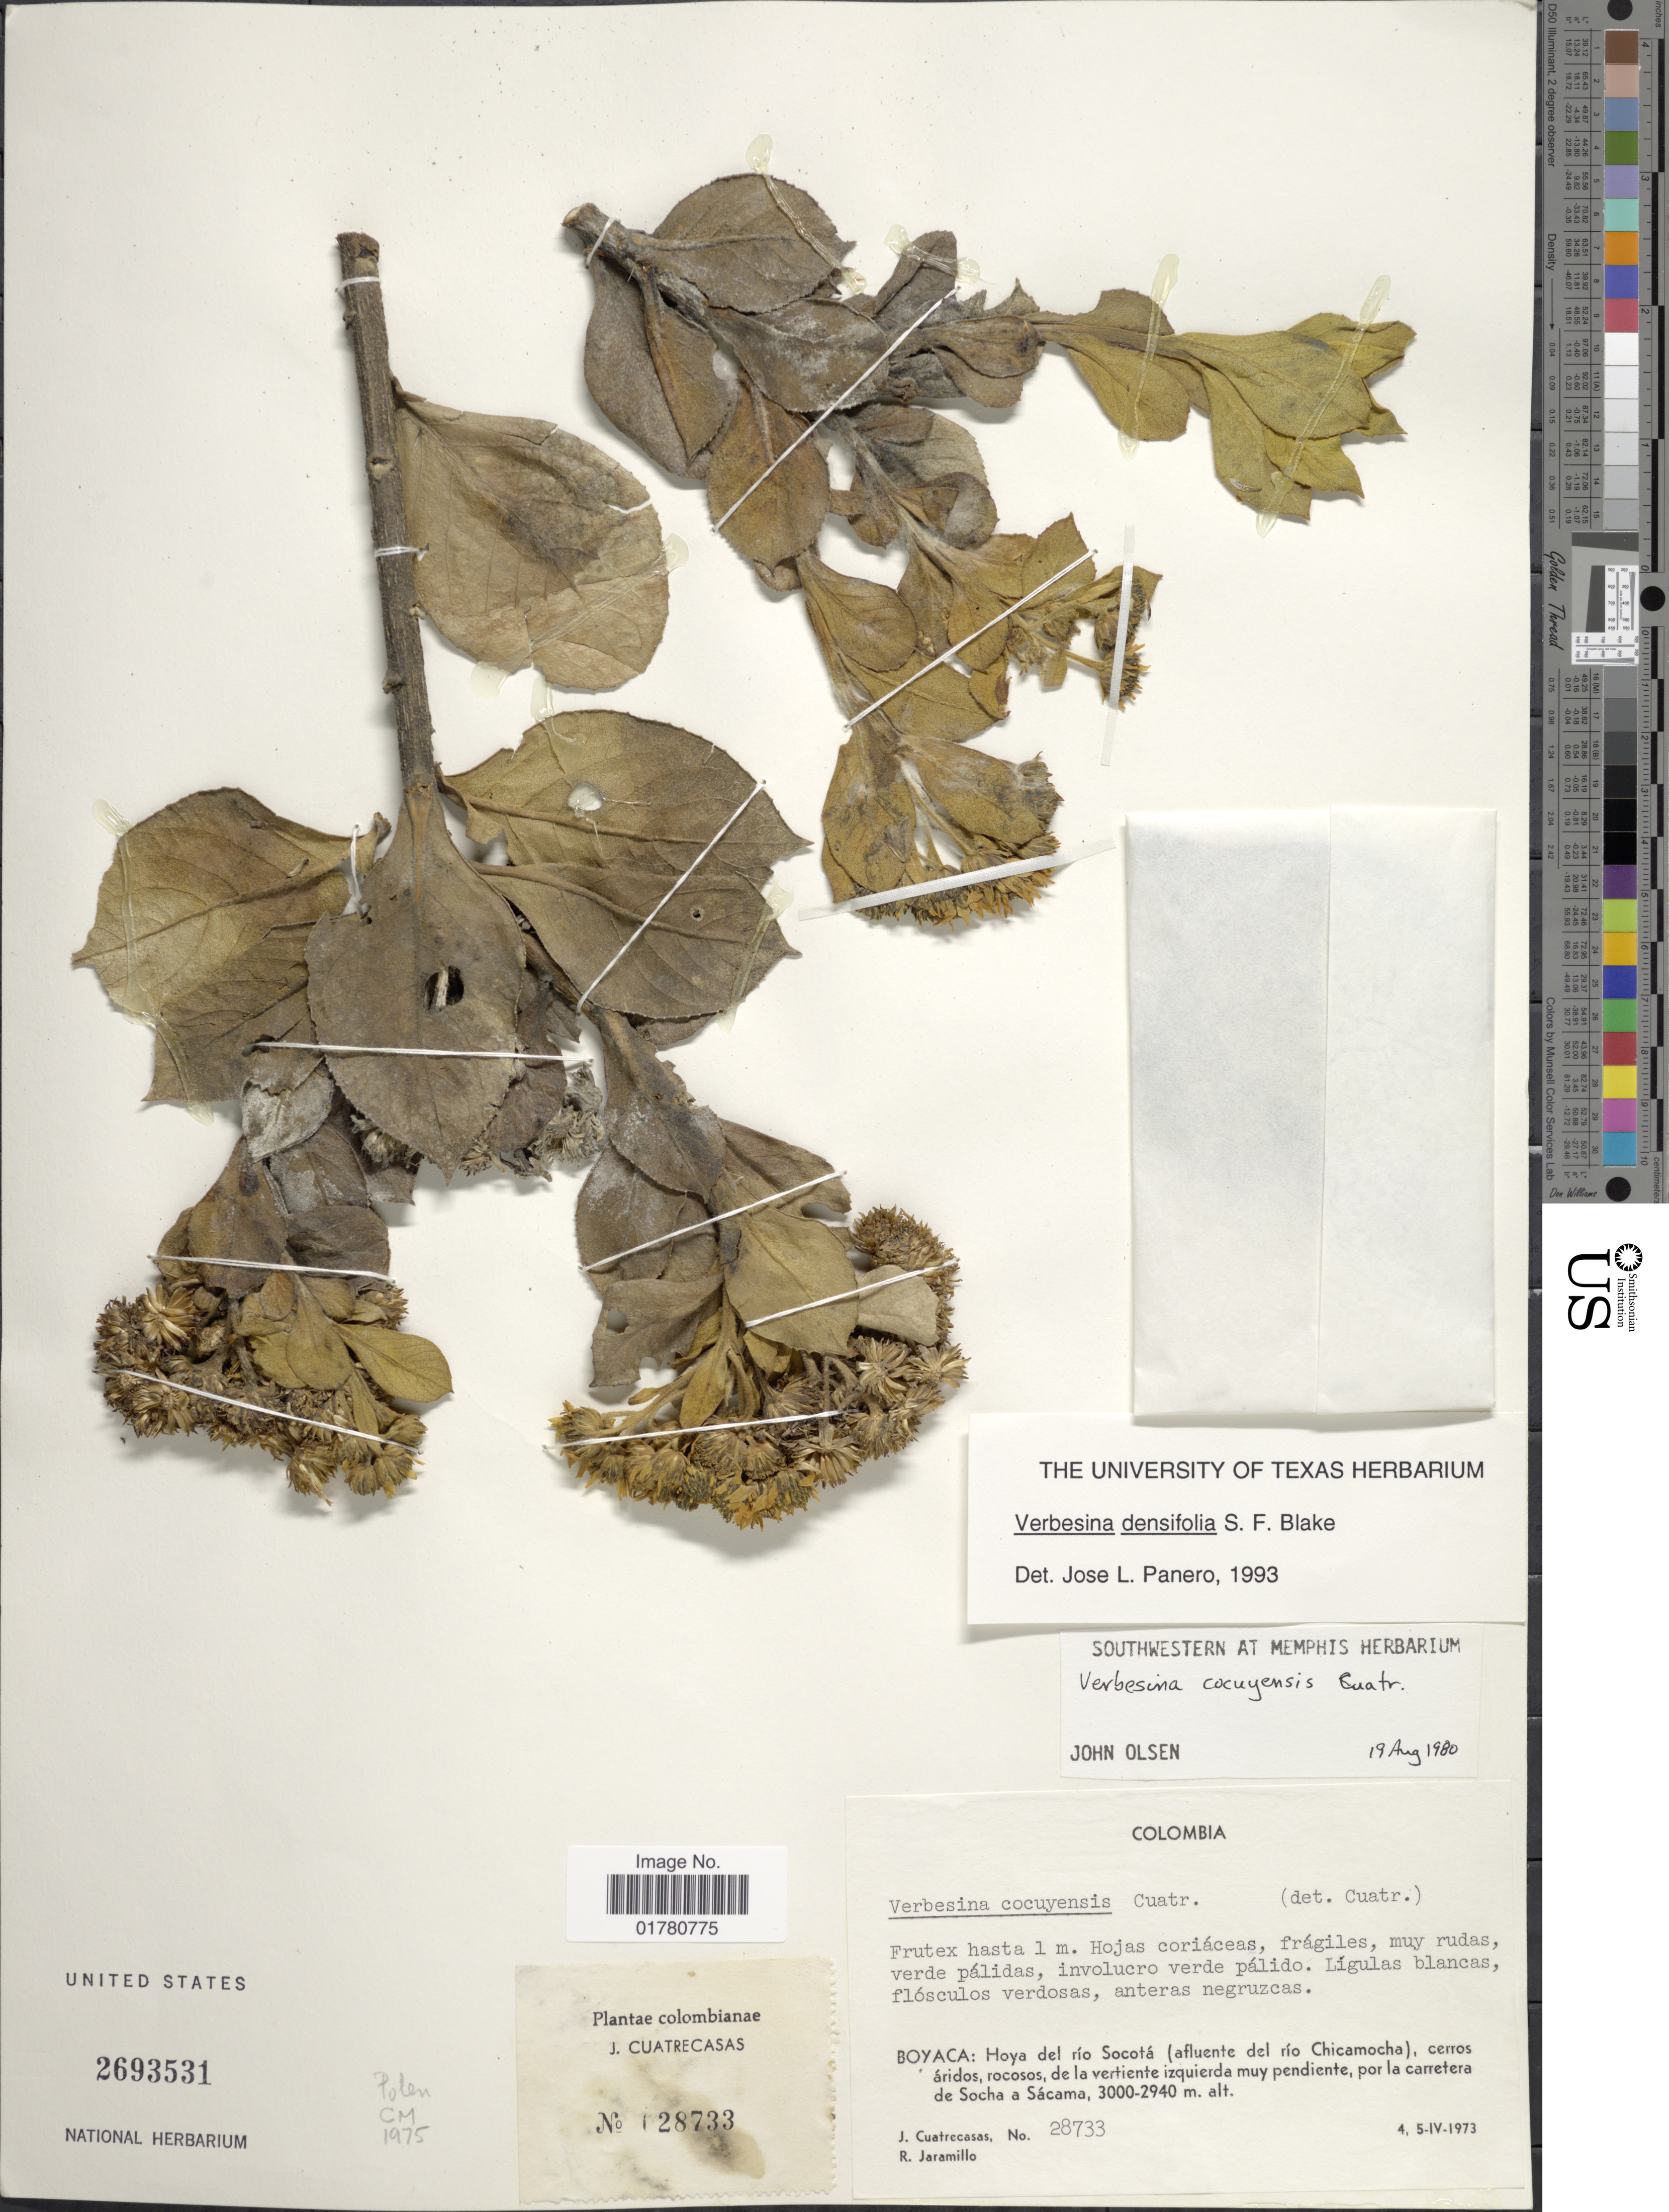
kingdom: Plantae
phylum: Tracheophyta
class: Magnoliopsida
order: Asterales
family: Asteraceae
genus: Verbesina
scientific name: Verbesina densifolia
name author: S.F. Blake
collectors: J. Cuatrecasas & R. Jaramillo M.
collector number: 28733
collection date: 1973-04-04/1973-04-05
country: Colombia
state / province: Boyacá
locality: Hoya del río Socotá (afluente del río Chicamocha), cerris áridos, rocosos, de la vertiente izquierda muy pendiente, por la carretera de Socha a Sácama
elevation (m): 2490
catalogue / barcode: US 2693531